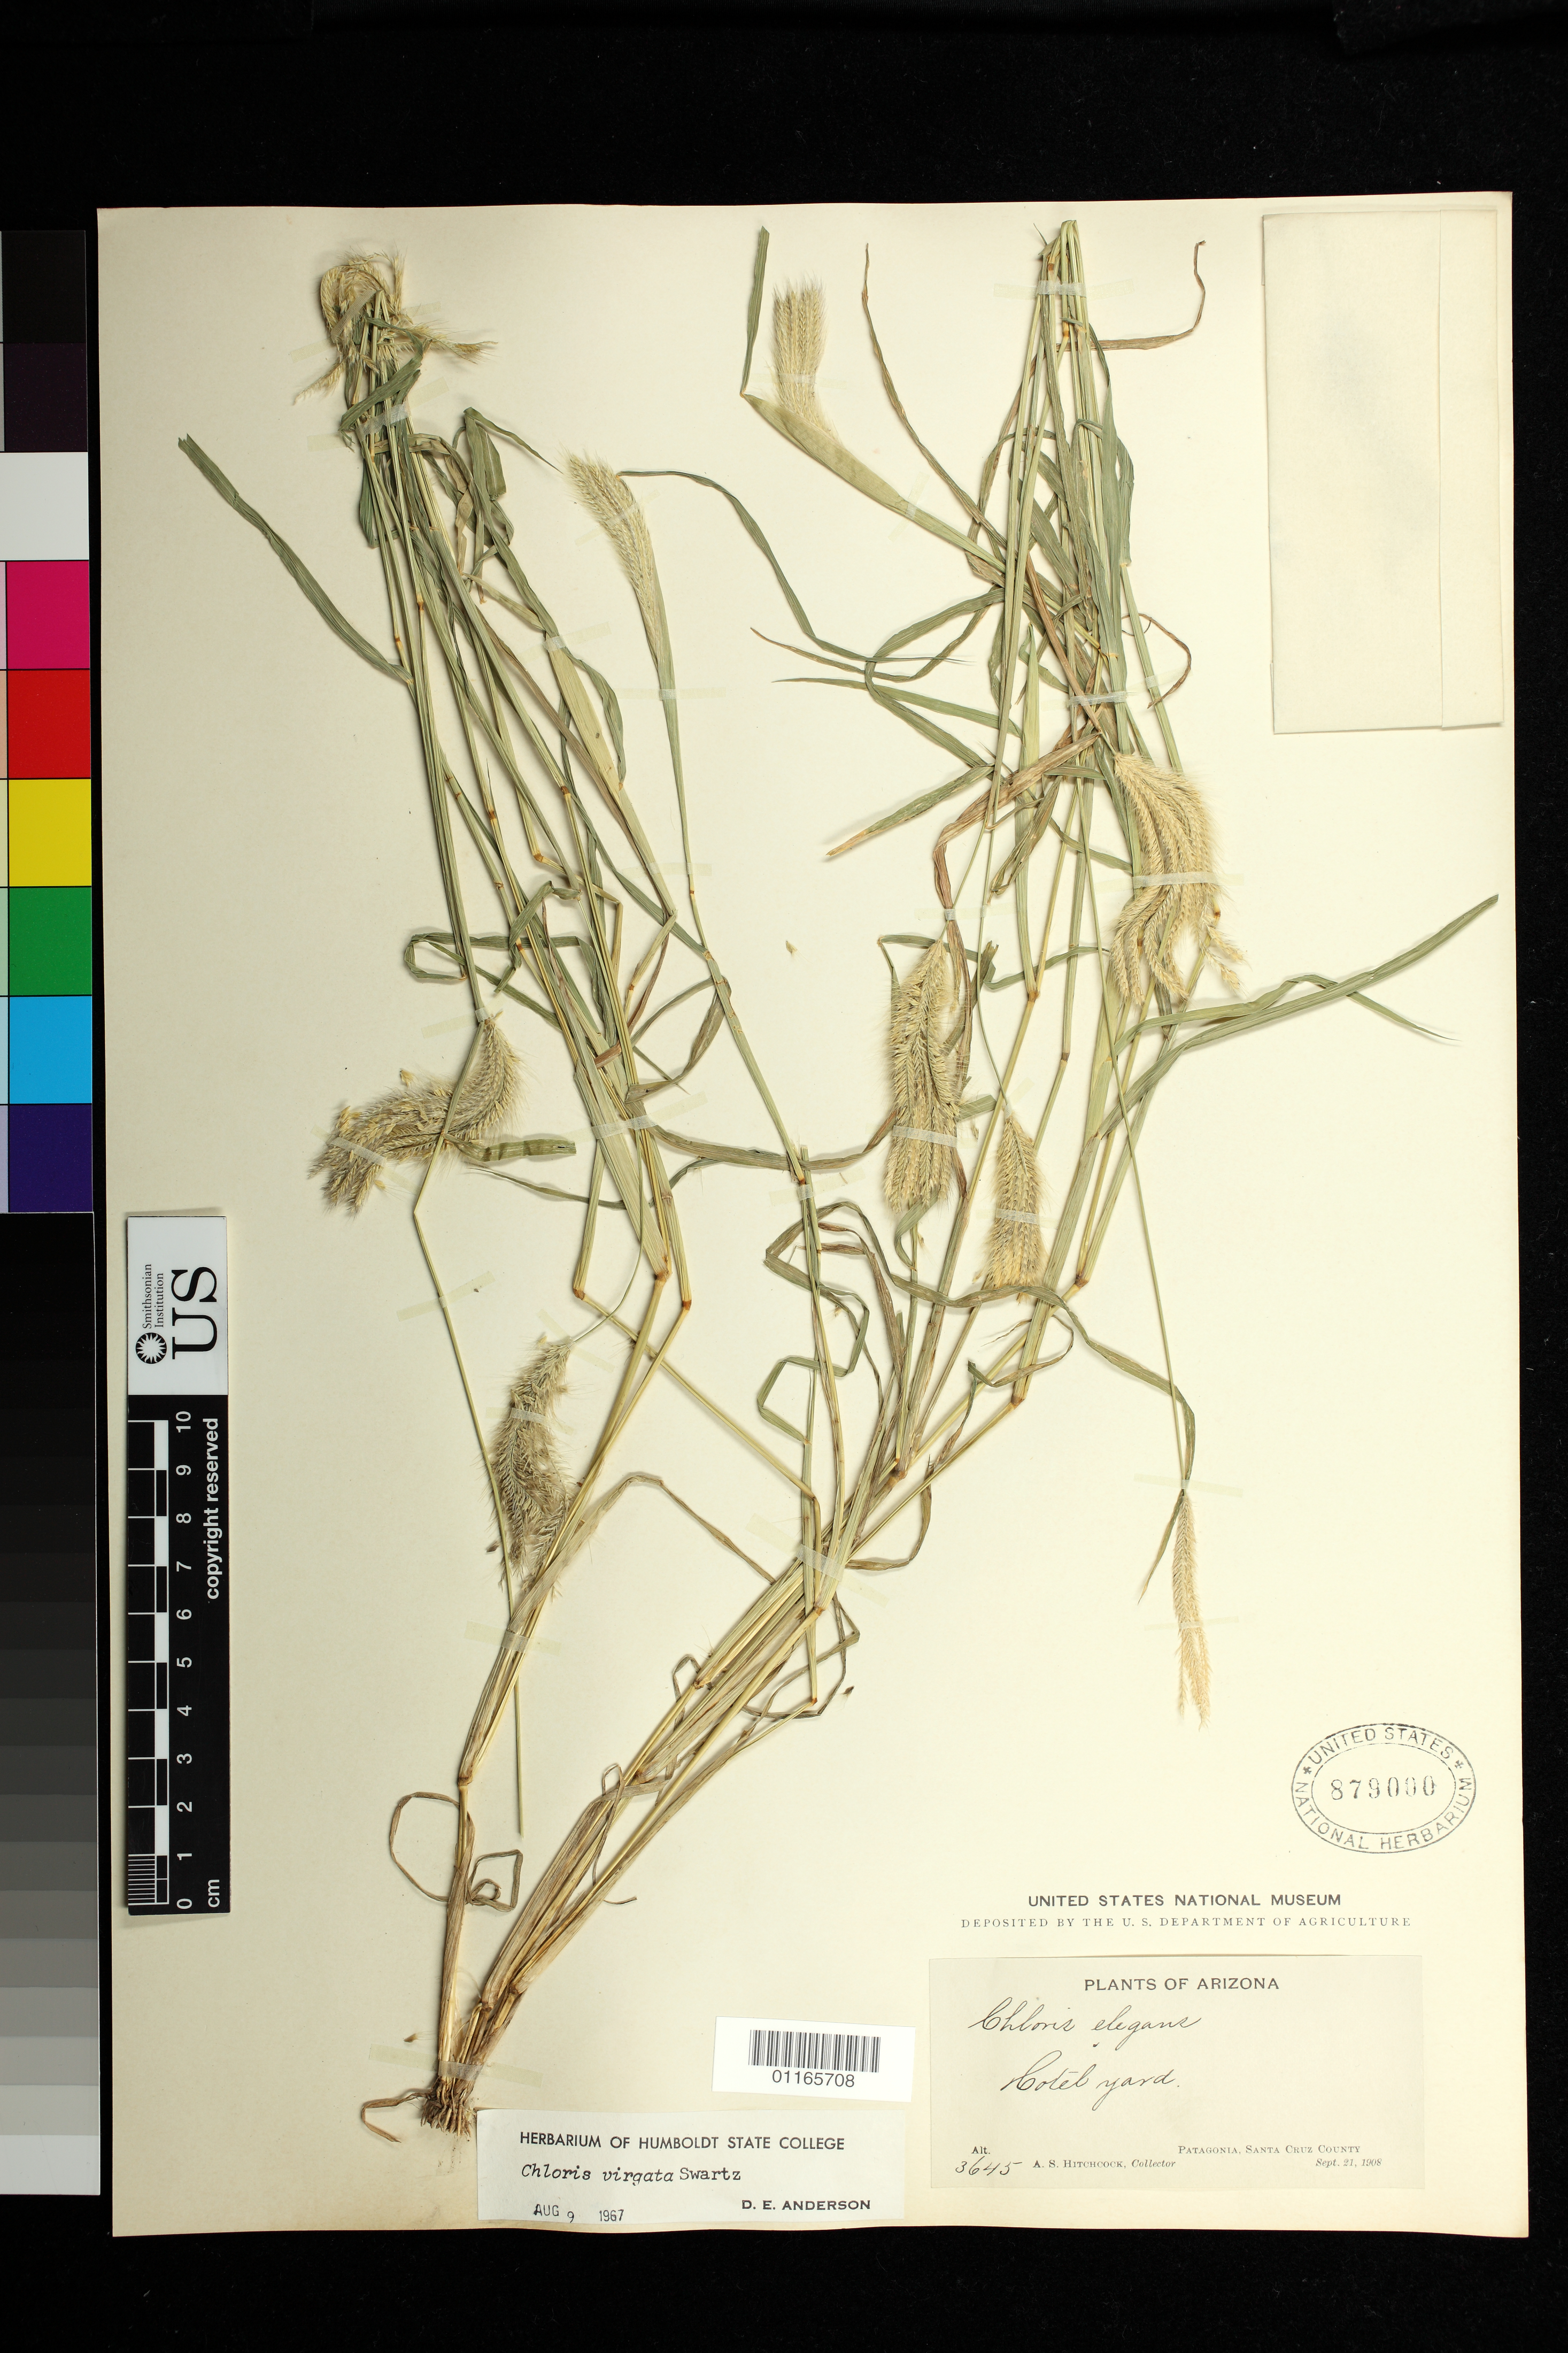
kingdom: Plantae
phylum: Tracheophyta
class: Liliopsida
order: Poales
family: Poaceae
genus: Chloris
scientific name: Chloris virgata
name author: Sw.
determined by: Anderson, D. E.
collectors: A. S. Hitchcock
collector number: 3645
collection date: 1908-09-21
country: United States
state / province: Arizona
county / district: Santa Cruz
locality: Cotel yard. Patagonia.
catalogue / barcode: US 879000